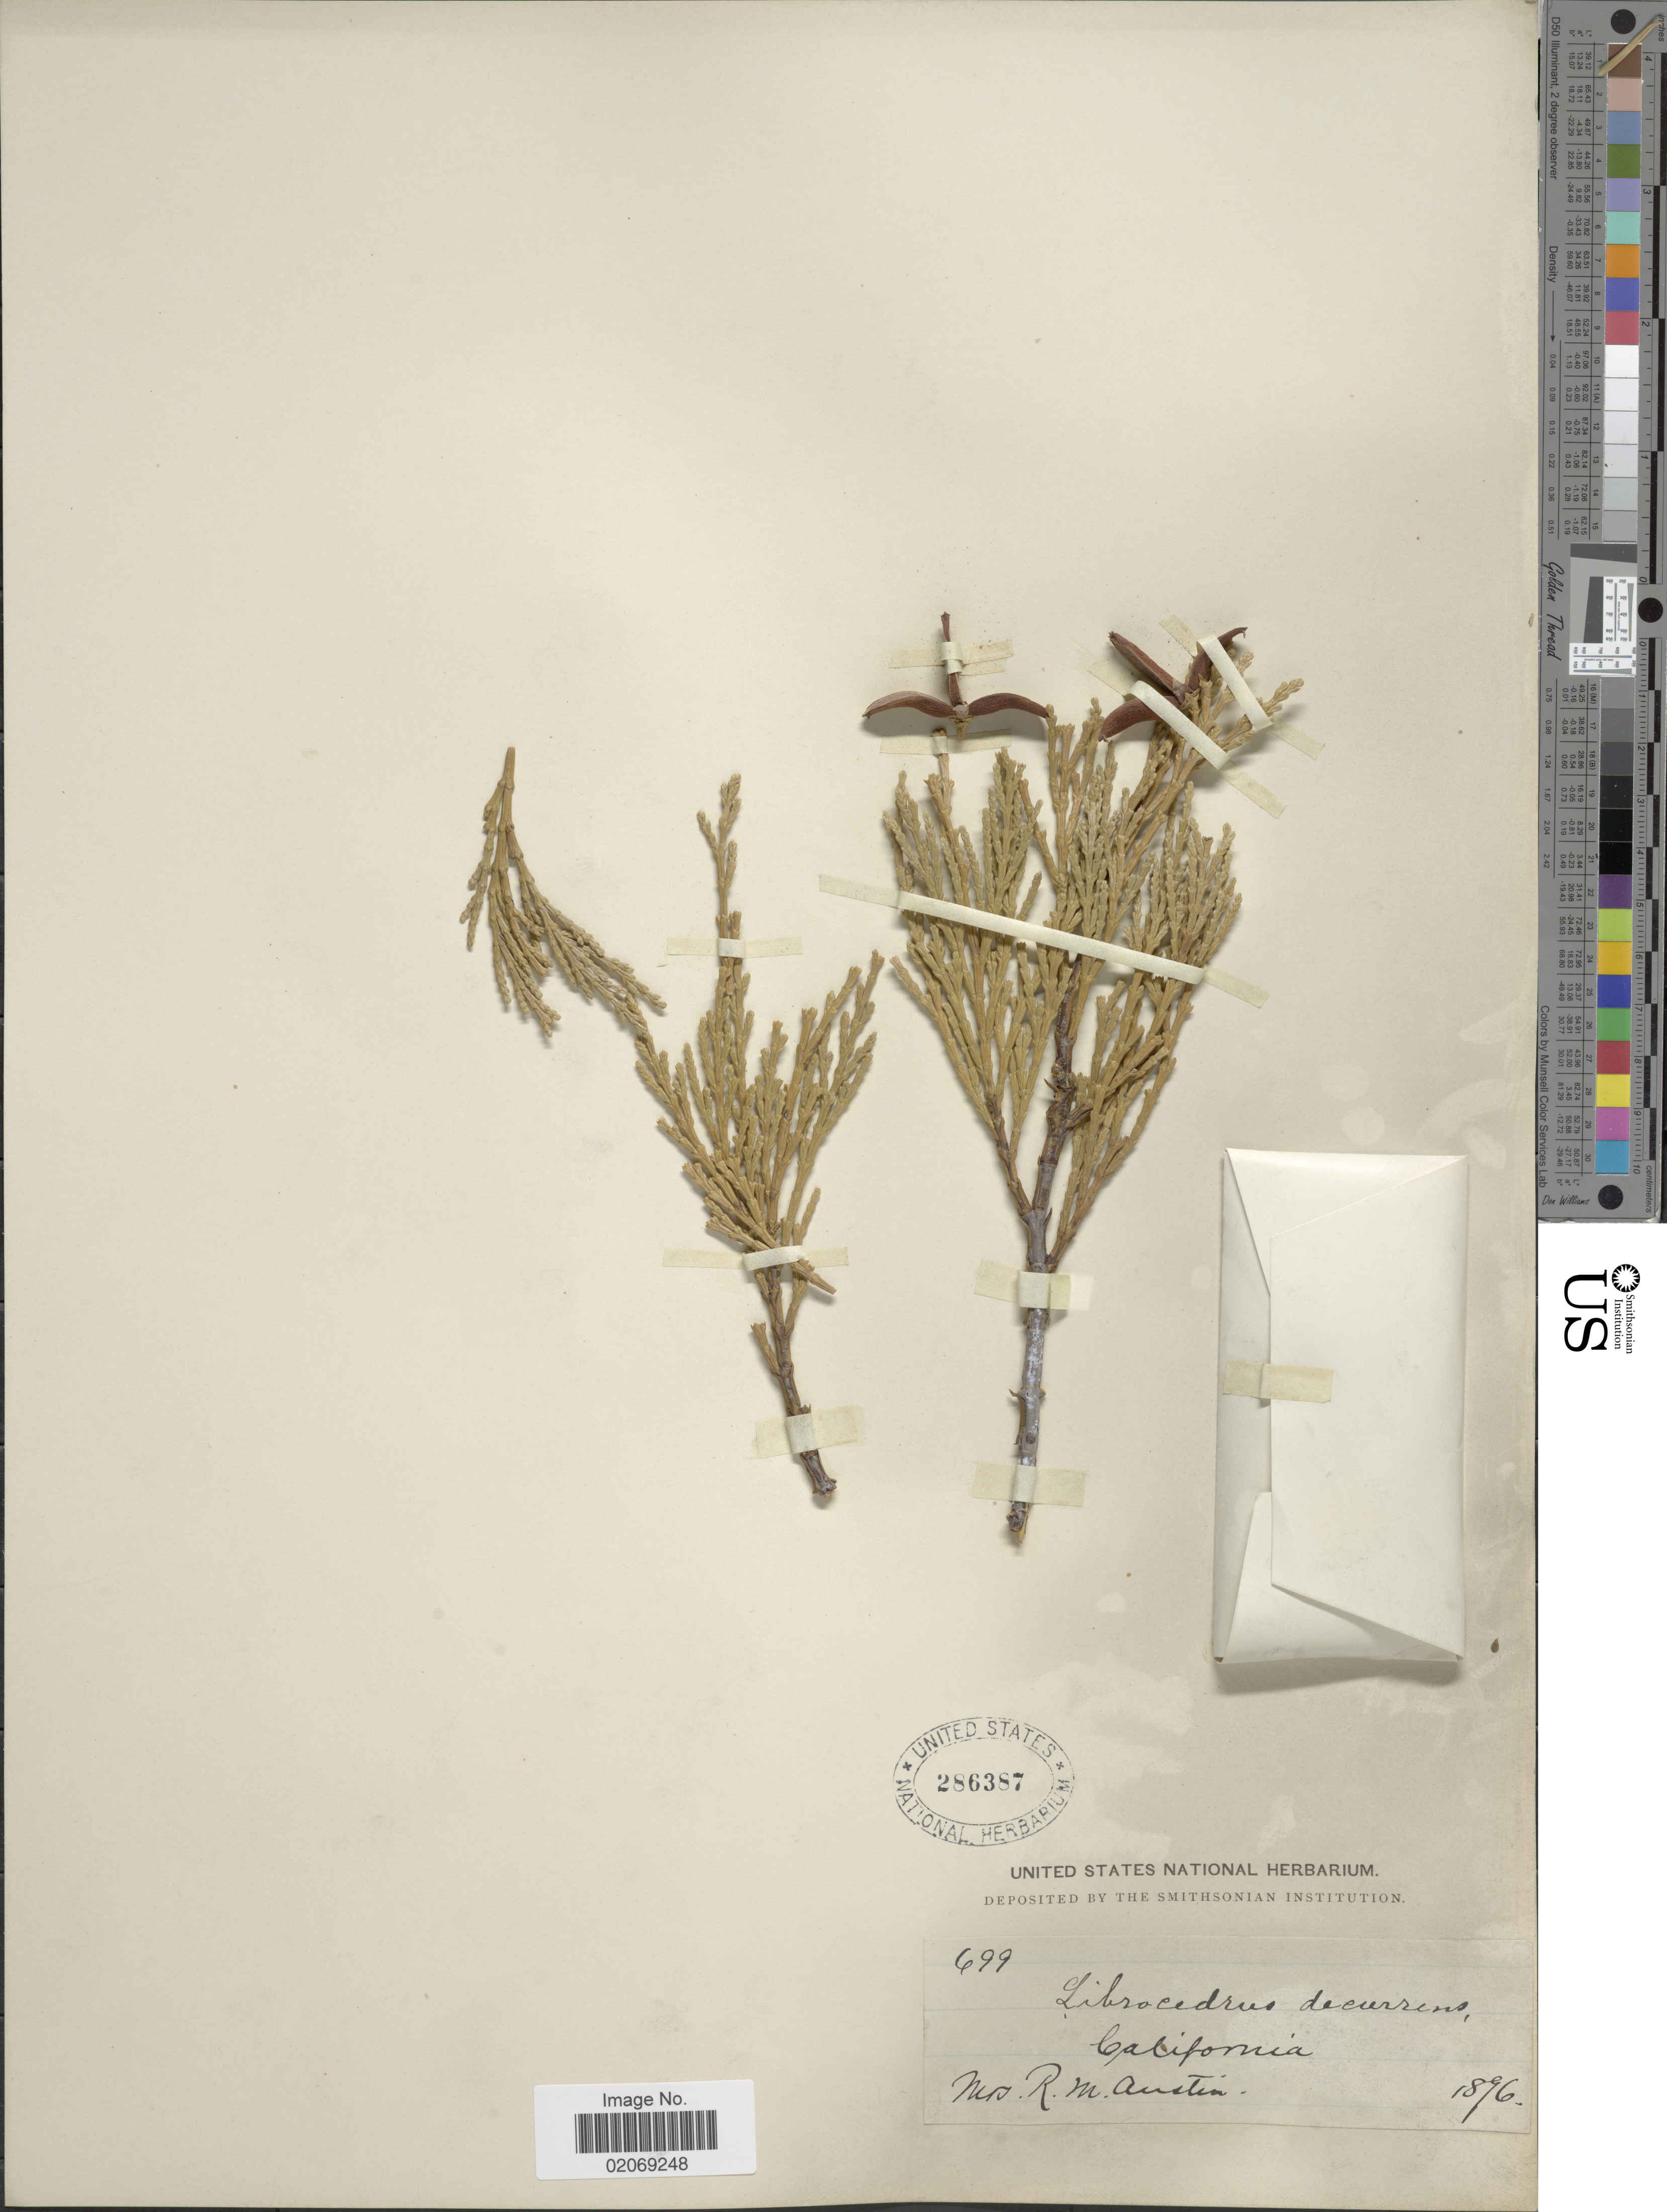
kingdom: Plantae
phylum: Tracheophyta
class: Pinopsida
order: Pinales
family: Cupressaceae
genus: Libocedrus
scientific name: Libocedrus decurrens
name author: Torr.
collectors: R. Austin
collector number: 699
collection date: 1896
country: United States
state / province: California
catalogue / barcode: US 286387